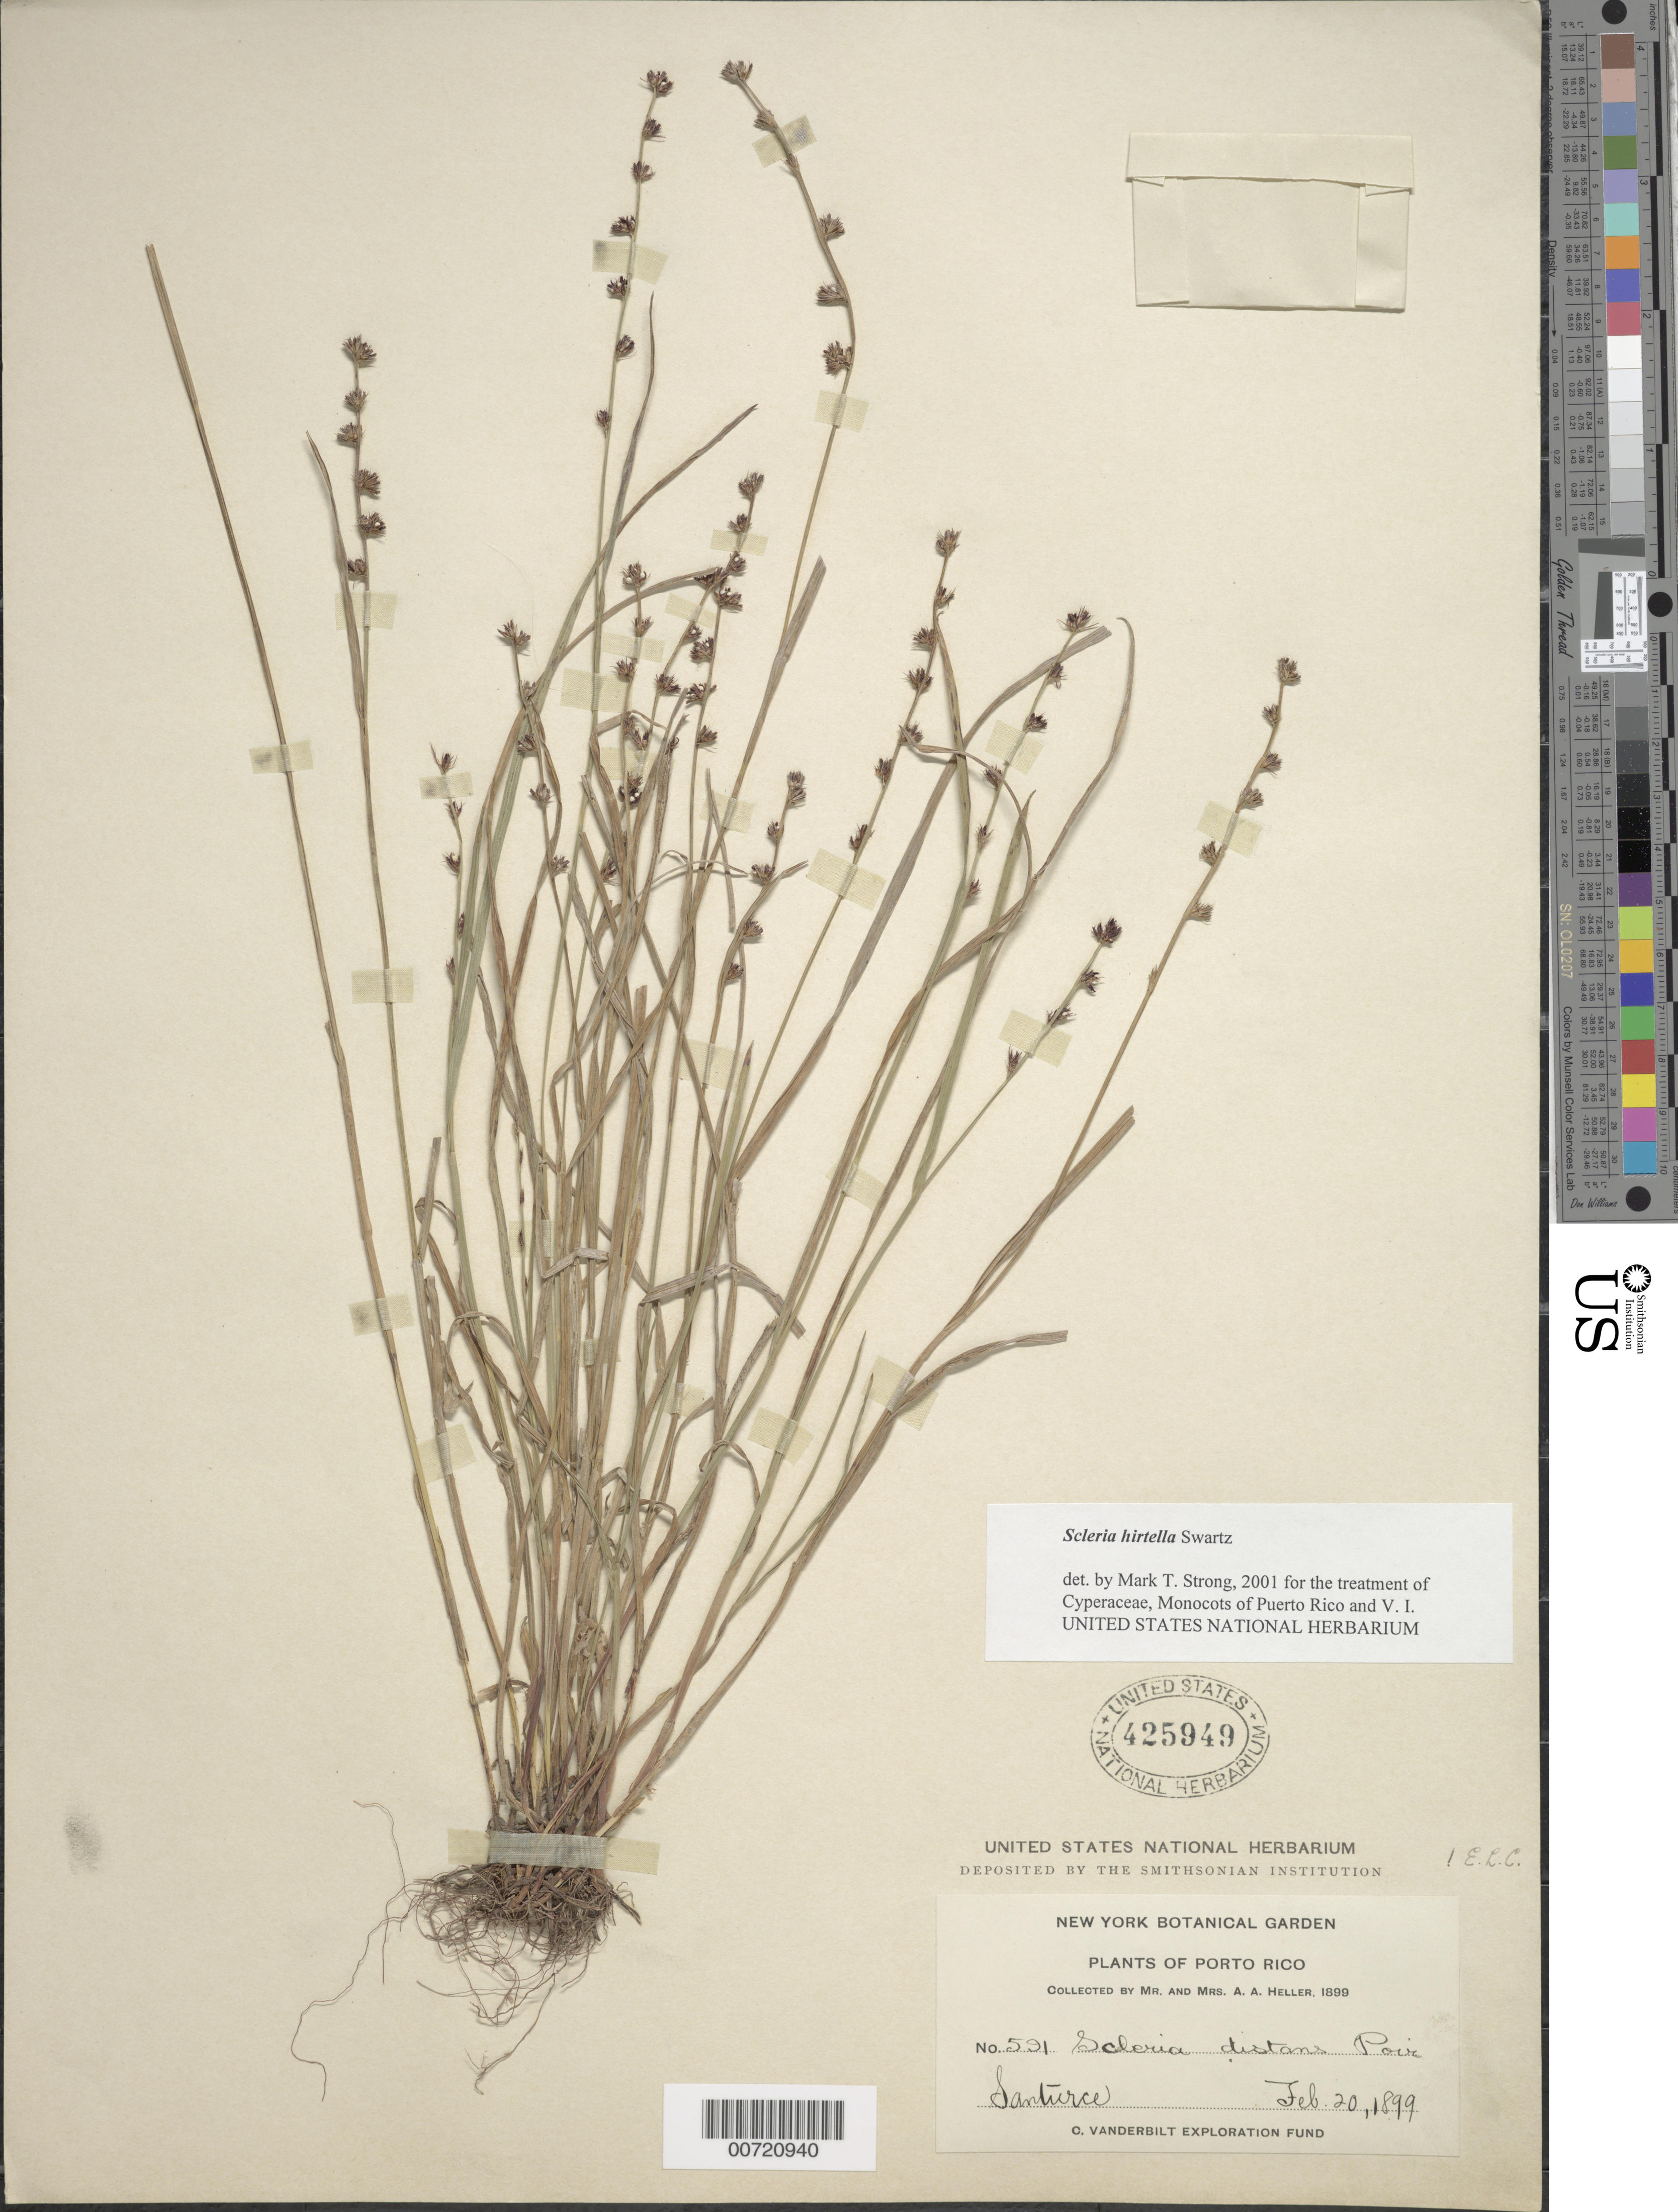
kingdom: Plantae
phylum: Tracheophyta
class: Liliopsida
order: Poales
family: Cyperaceae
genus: Scleria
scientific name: Scleria hirtella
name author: Sw.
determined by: Strong, M. T., (US), Smithsonian Institution - National Museum of Natural History (UNITED STATES)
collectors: A. A. Heller & E. G. Heller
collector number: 591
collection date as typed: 20 Feb 1899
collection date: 1899-02-20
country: Puerto Rico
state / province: San Juan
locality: Santurce.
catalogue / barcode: US 425949